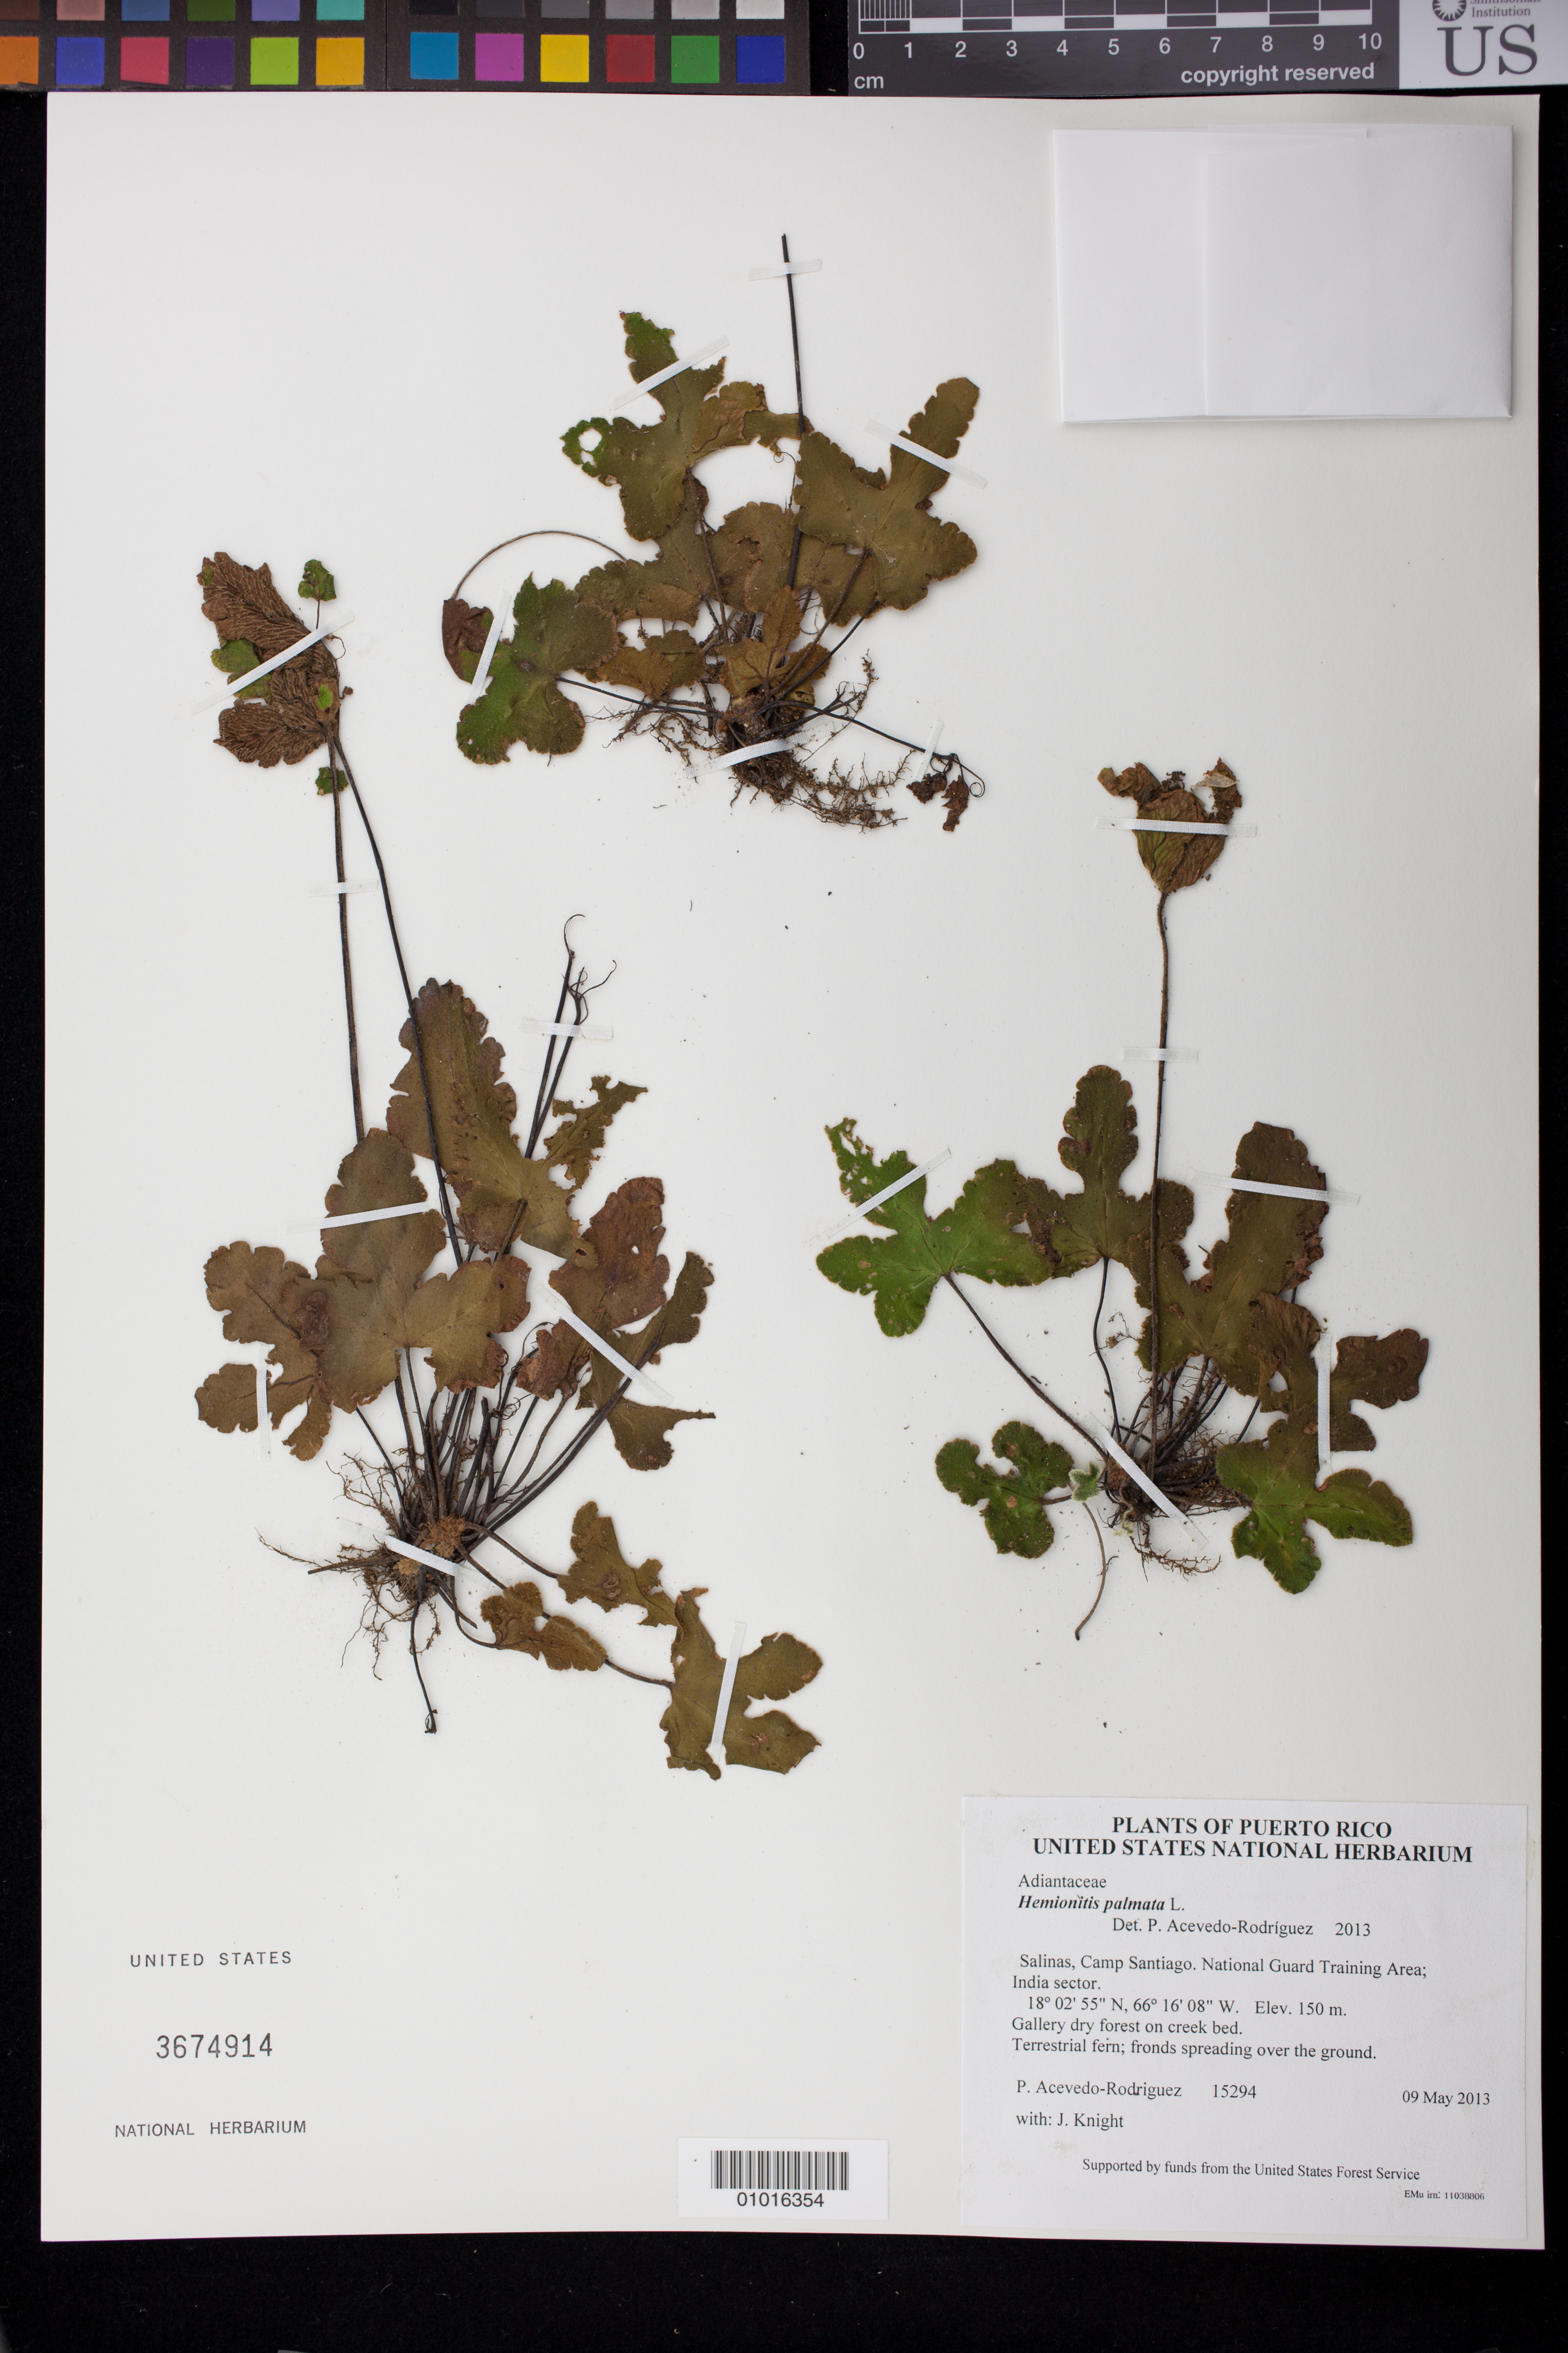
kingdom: Plantae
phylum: Tracheophyta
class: Polypodiopsida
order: Polypodiales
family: Pteridaceae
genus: Hemionitis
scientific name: Hemionitis palmata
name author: L.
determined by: Acevedo-Rodríguez, P., (BOT), Smithsonian Institution - National Museum of Natural History (UNITED STATES)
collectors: P. Acevedo-Rodr. & J. Knight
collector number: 15294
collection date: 2013-05-09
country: Puerto Rico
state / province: Salinas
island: Puerto Rico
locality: Camp Santiago. National Guard Training Area; India sector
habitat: Gallery dry forest on creek bed.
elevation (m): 150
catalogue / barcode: US 3674914